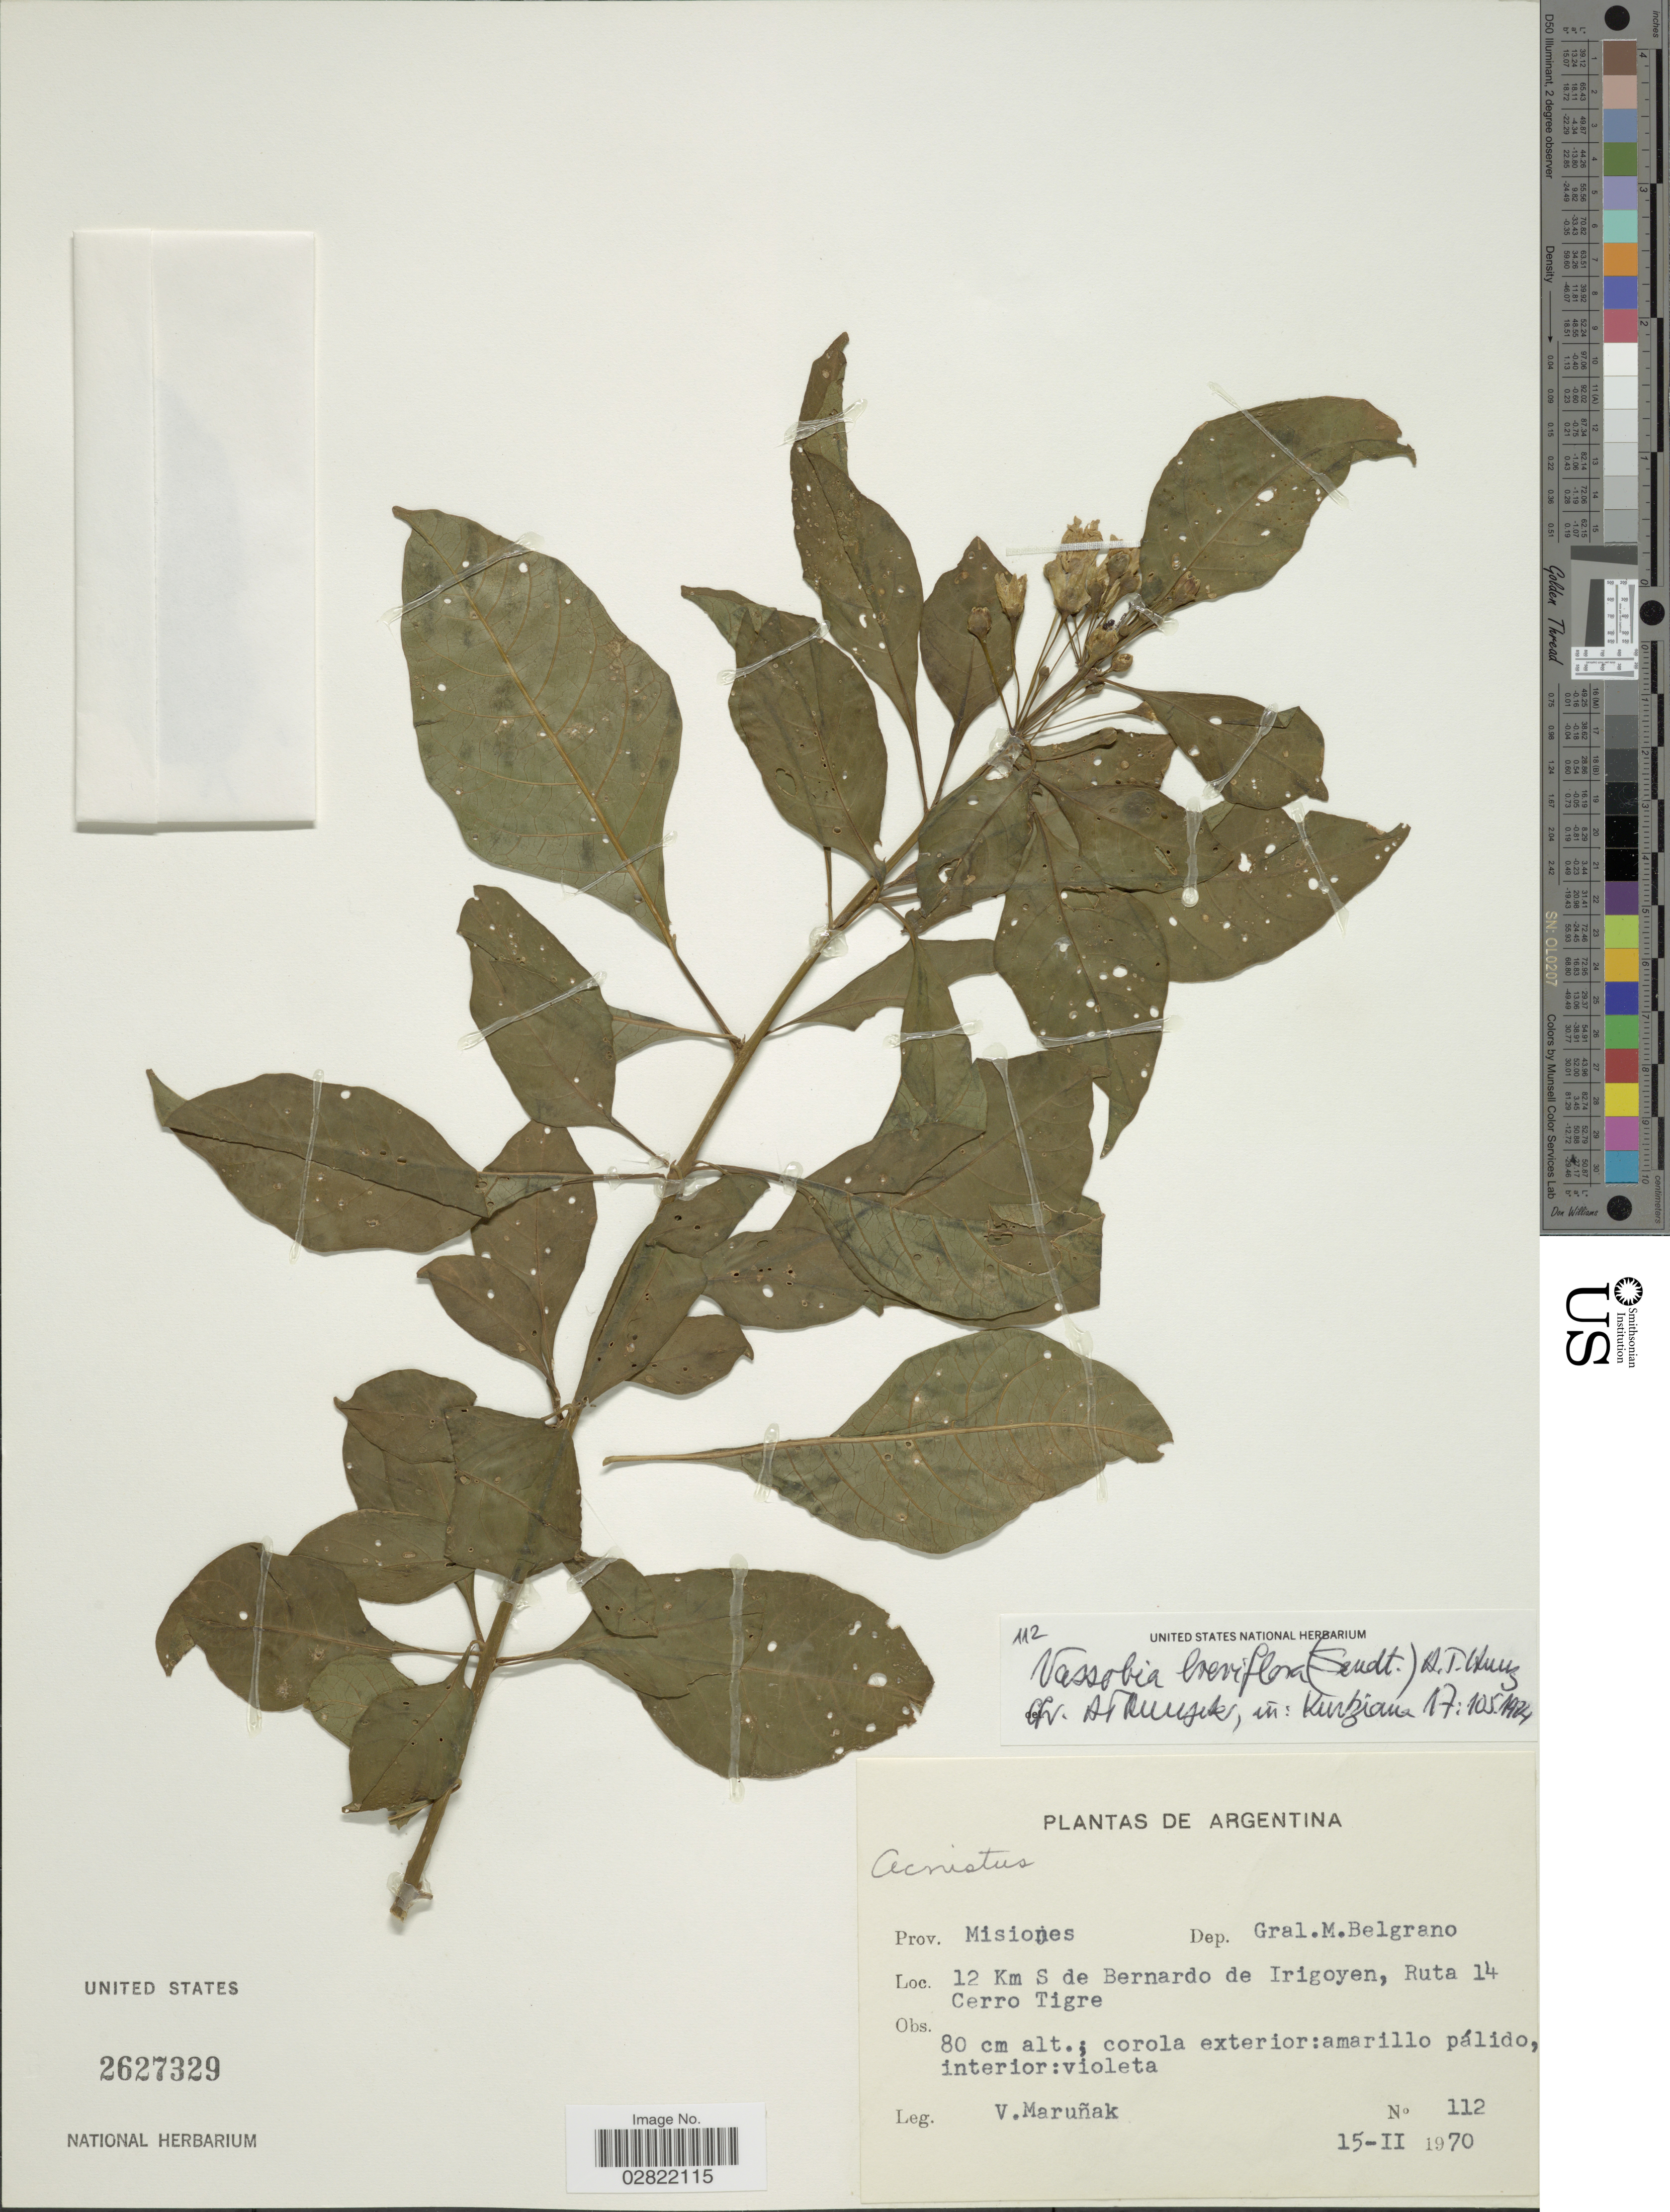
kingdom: Plantae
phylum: Tracheophyta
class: Magnoliopsida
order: Solanales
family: Solanaceae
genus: Vassobia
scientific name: Vassobia breviflora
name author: (Sendt.) Hunz.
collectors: V. Maruñak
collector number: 112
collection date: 1970-02-15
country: Argentina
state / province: Misiones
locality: Prov. Misiones, Dep. Gral. M. Belgrano, 12 Km S de Bernardo de Irigoyen, Ruta 14 Cerro Tigre.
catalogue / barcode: US 2627329